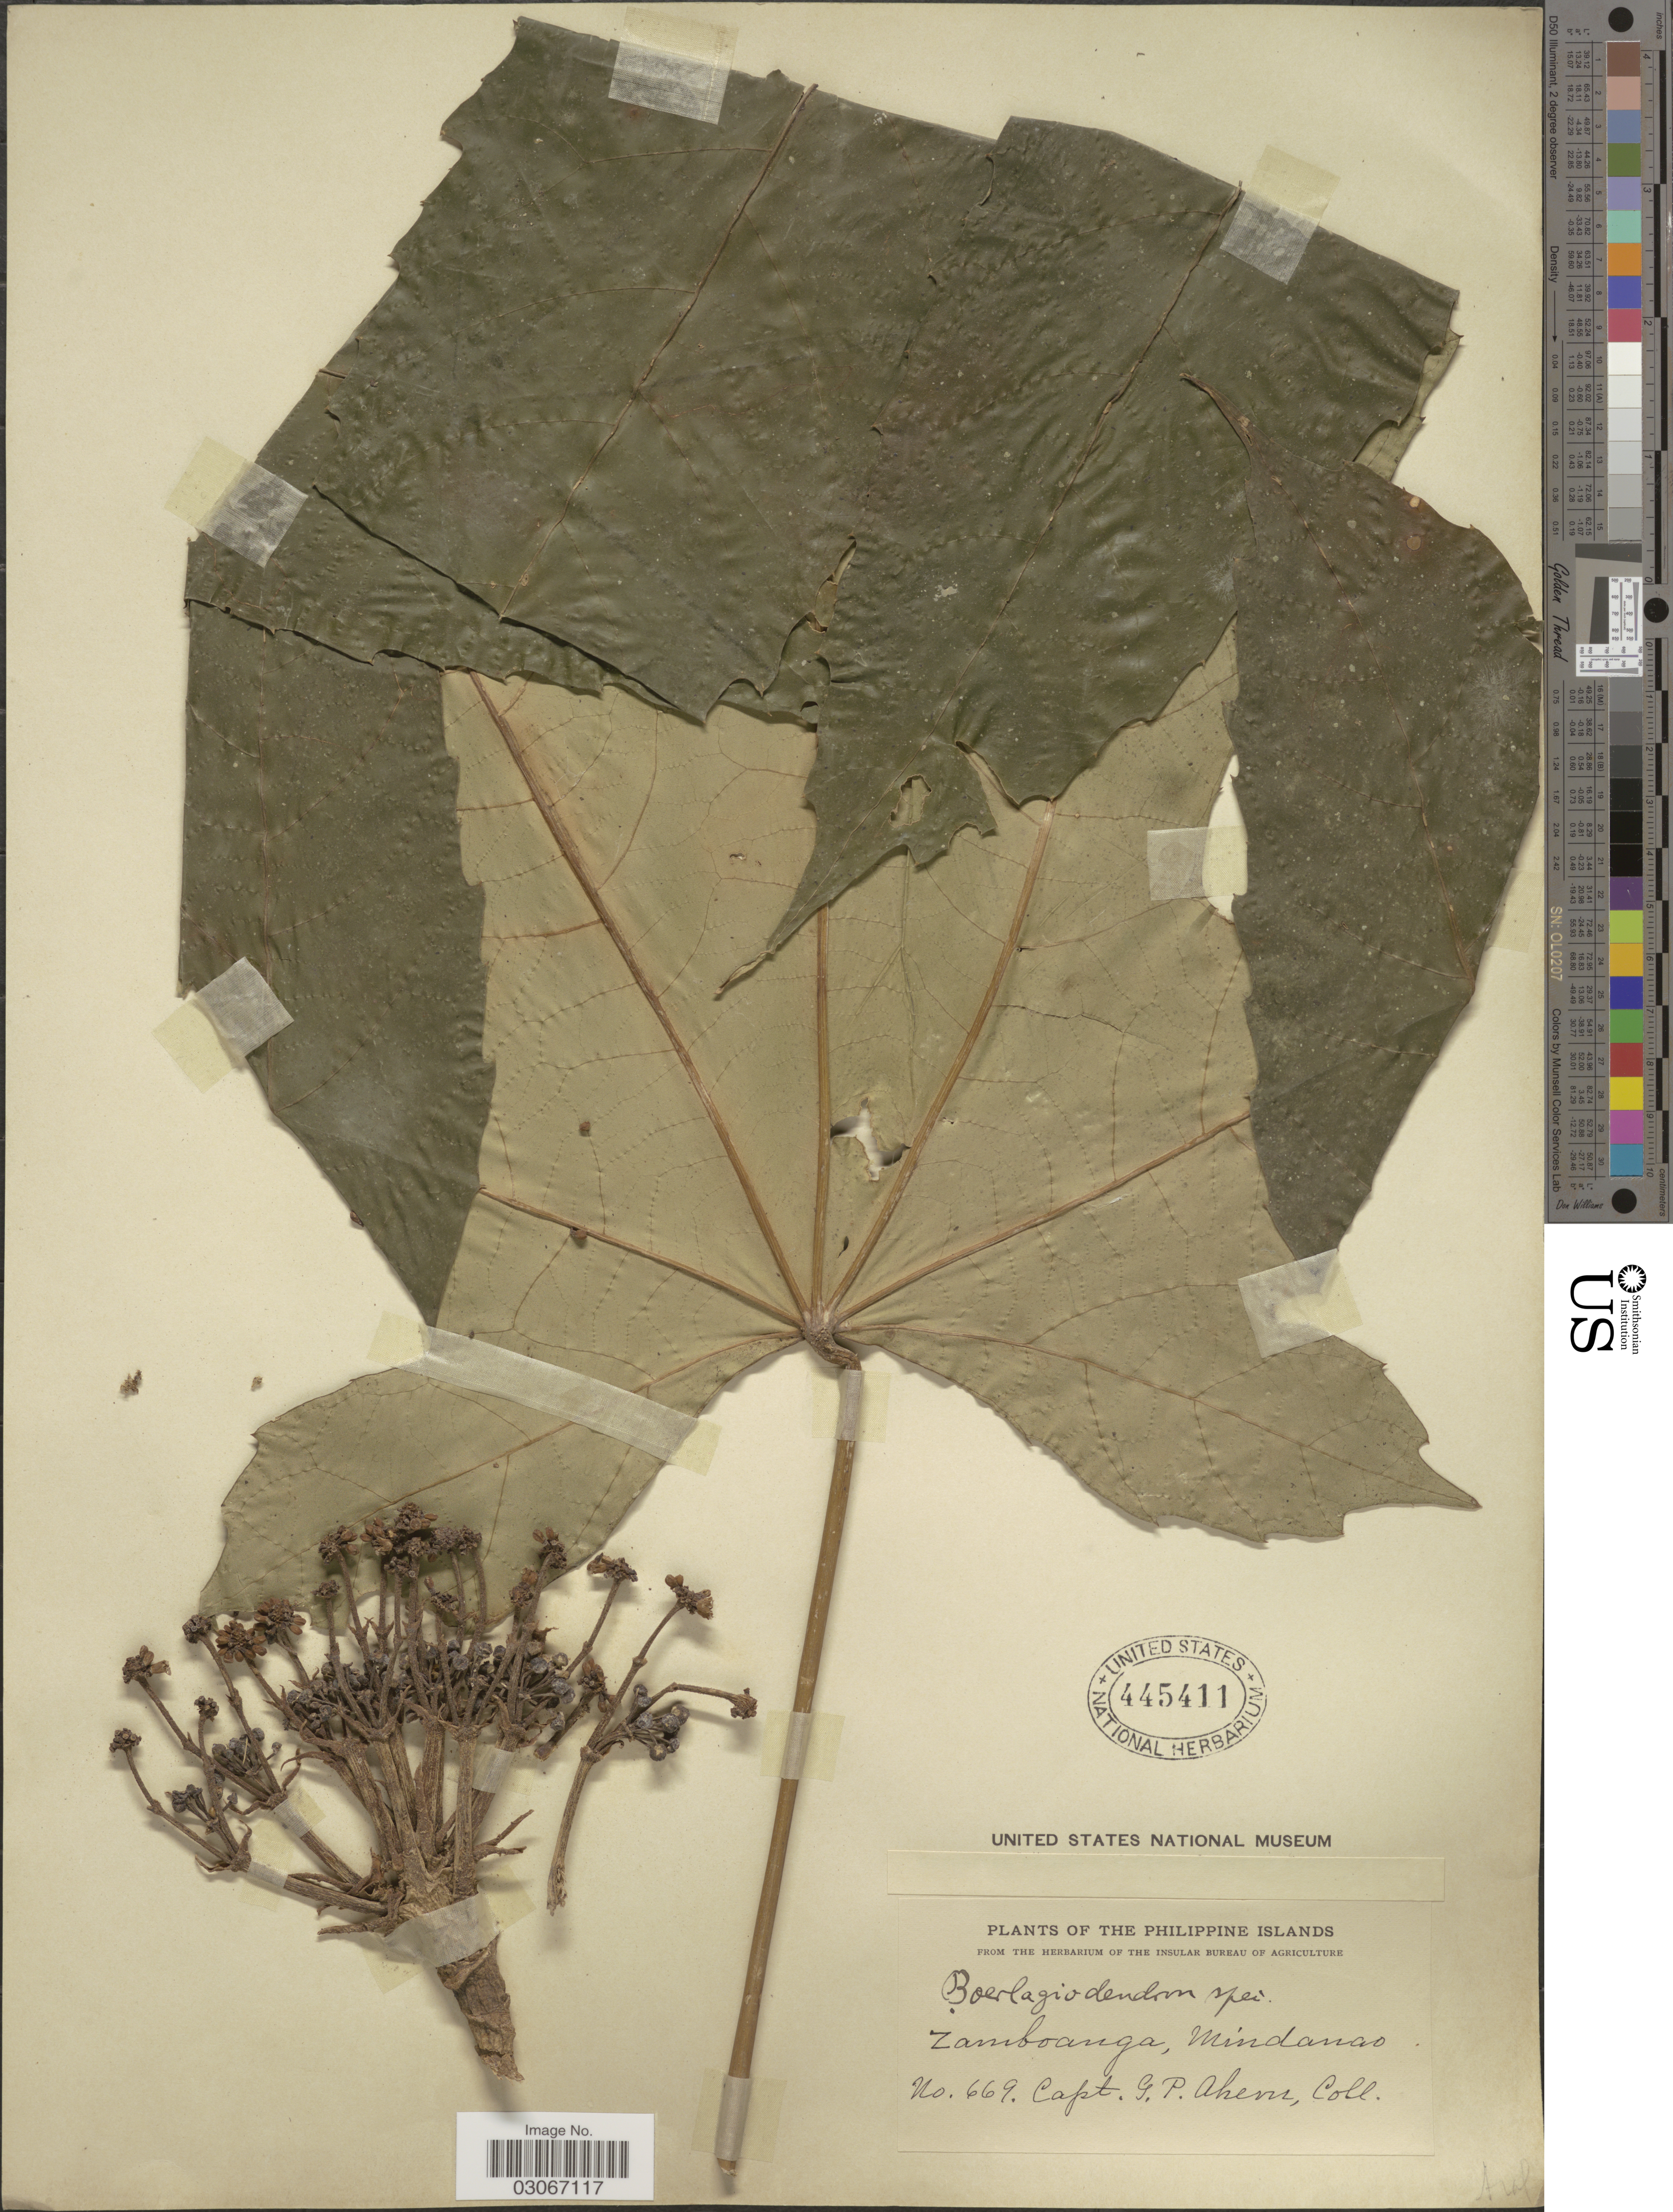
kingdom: Plantae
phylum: Tracheophyta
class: Magnoliopsida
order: Apiales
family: Araliaceae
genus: Osmoxylon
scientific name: Osmoxylon sp.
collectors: G. Ahern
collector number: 669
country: Philippines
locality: Philippine Islands. Zamboanga, Mindanao.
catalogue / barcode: US 445411